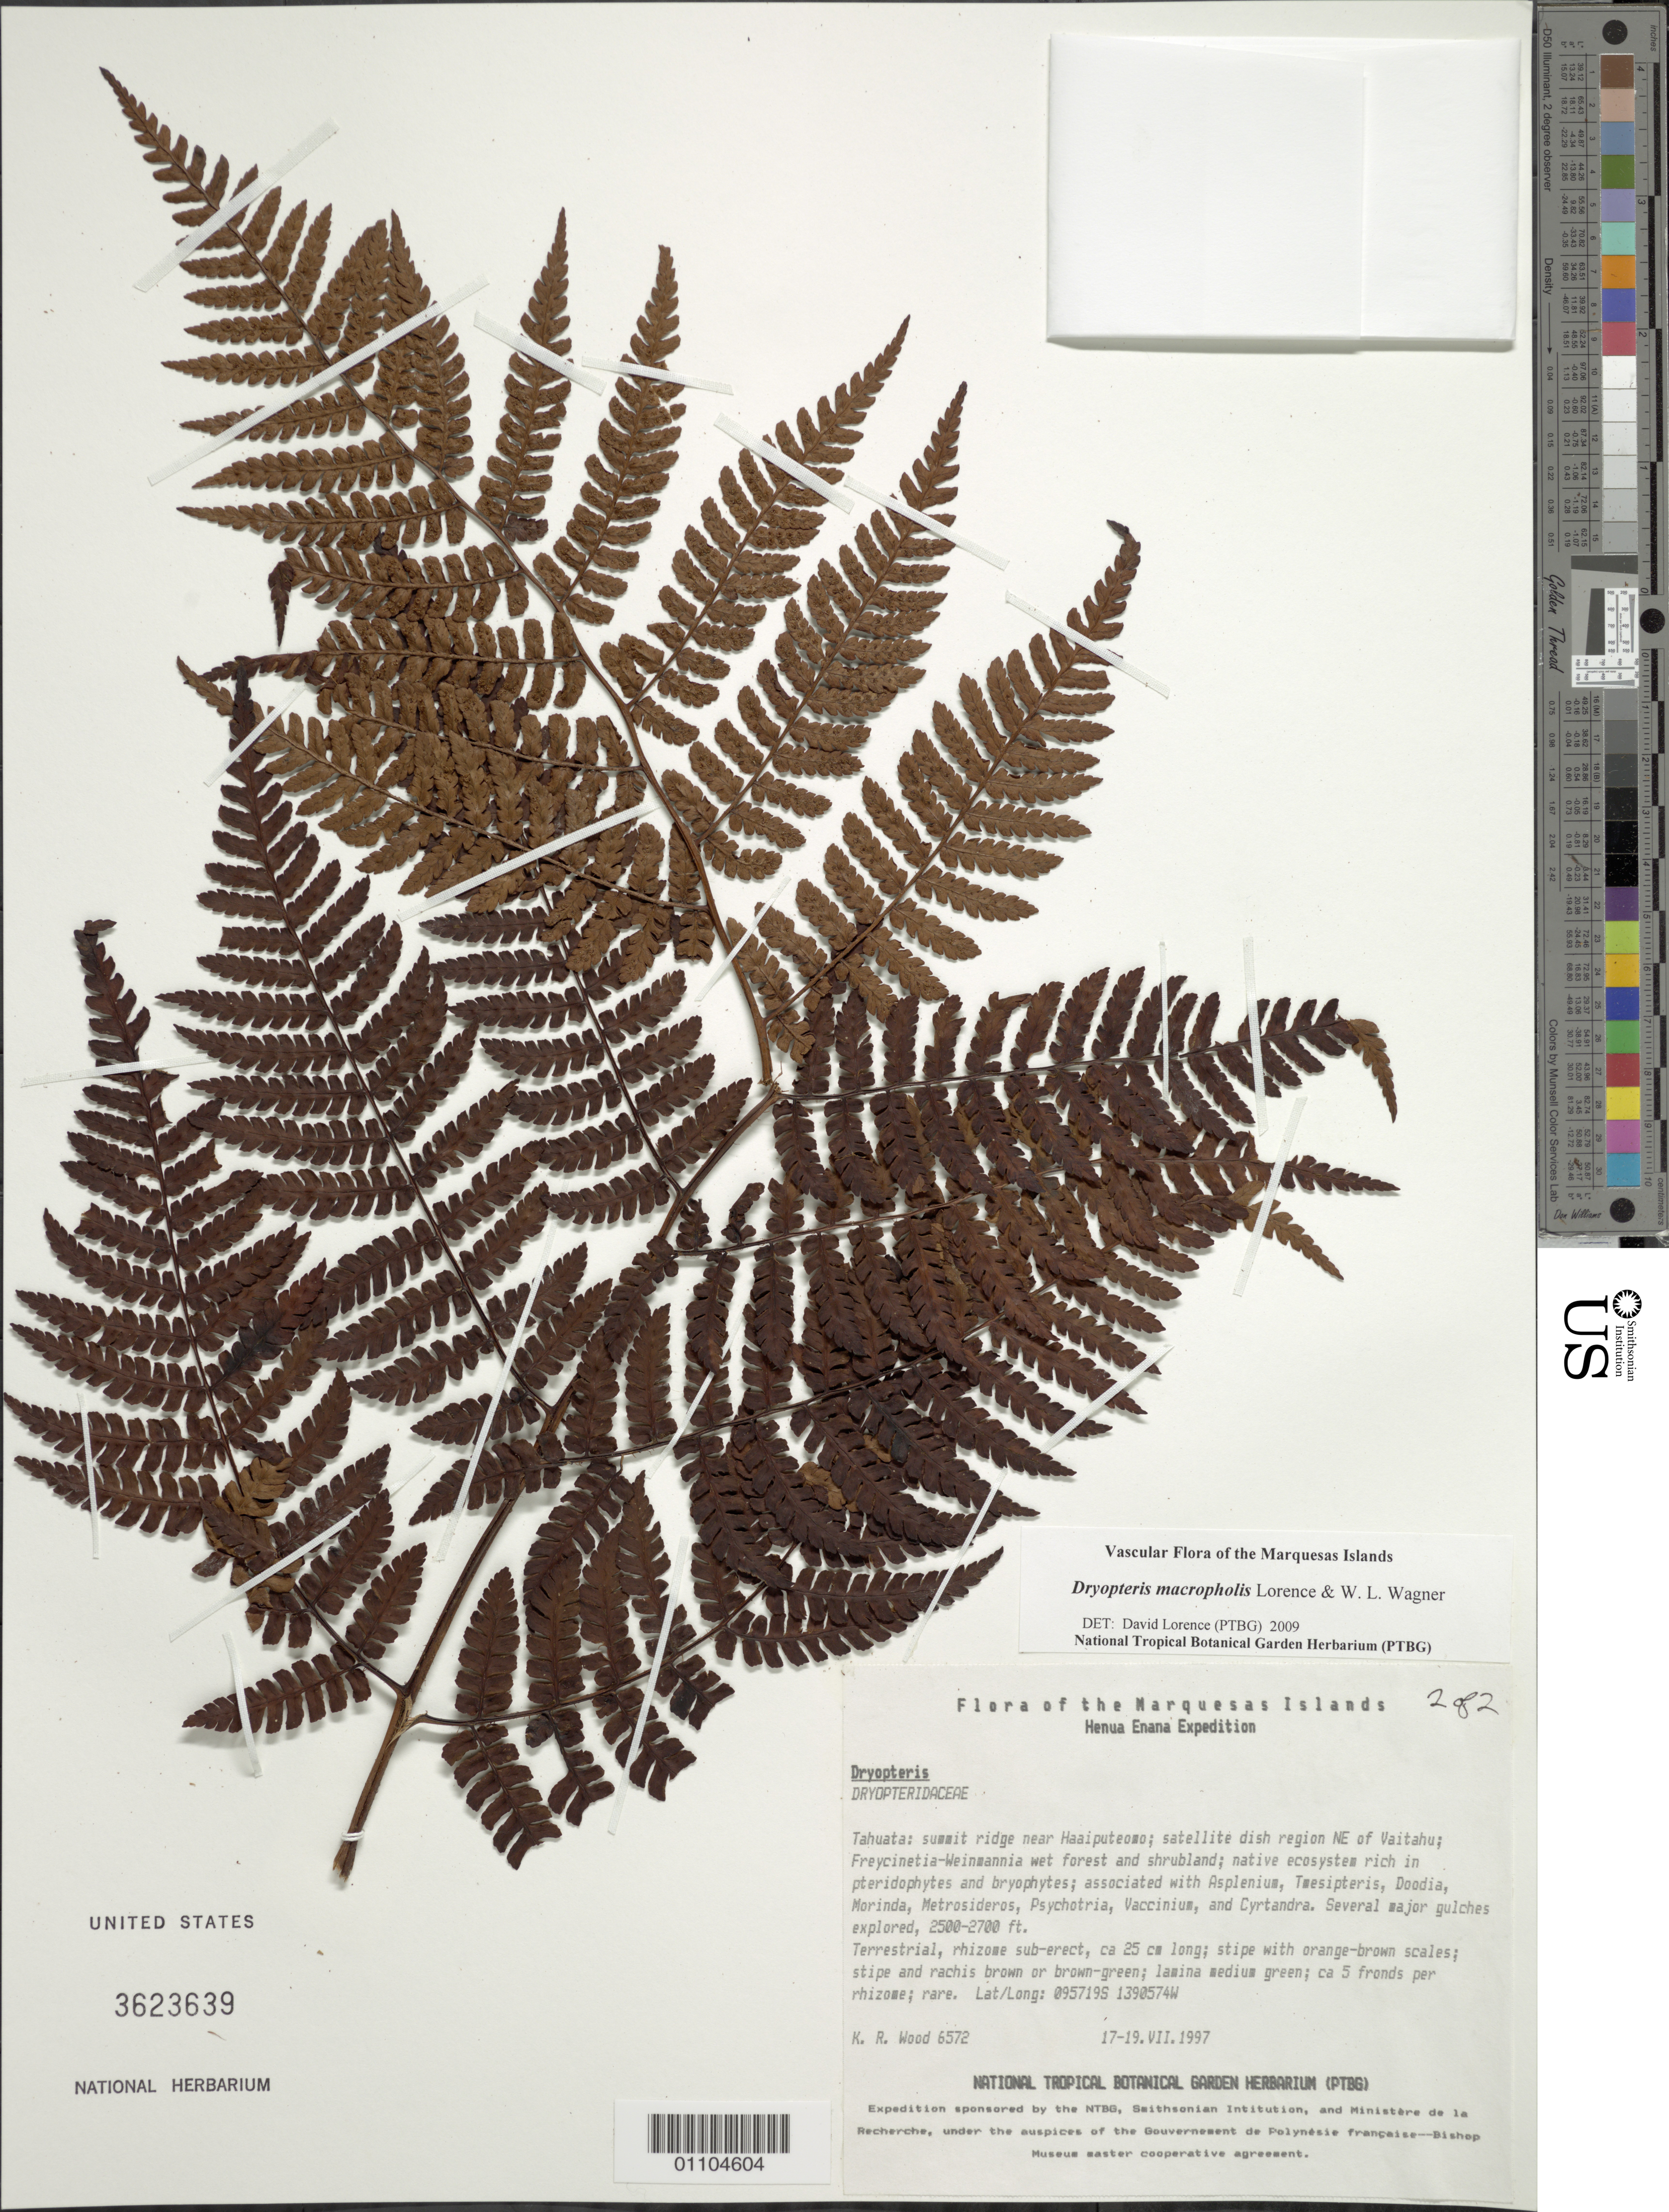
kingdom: Plantae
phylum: Tracheophyta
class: Polypodiopsida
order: Polypodiales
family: Dryopteridaceae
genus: Dryopteris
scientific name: Dryopteris macropholis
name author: Lorence & W.L. Wagner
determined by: Lorence, David H., (PTBG), National Tropical Botanical Garden (UNITED STATES)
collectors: K. R. Wood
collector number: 6572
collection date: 1997-07-17/1997-07-19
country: French Polynesia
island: Tahuata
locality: Summit ridge near Haaiputeomo, satellite dish region NE of Vaitahu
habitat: In Freycinetia - Weinmannia wet forest and shrubland; native ecosystem rich in pteridophtes and bryophytes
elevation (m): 762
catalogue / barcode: US 3623639